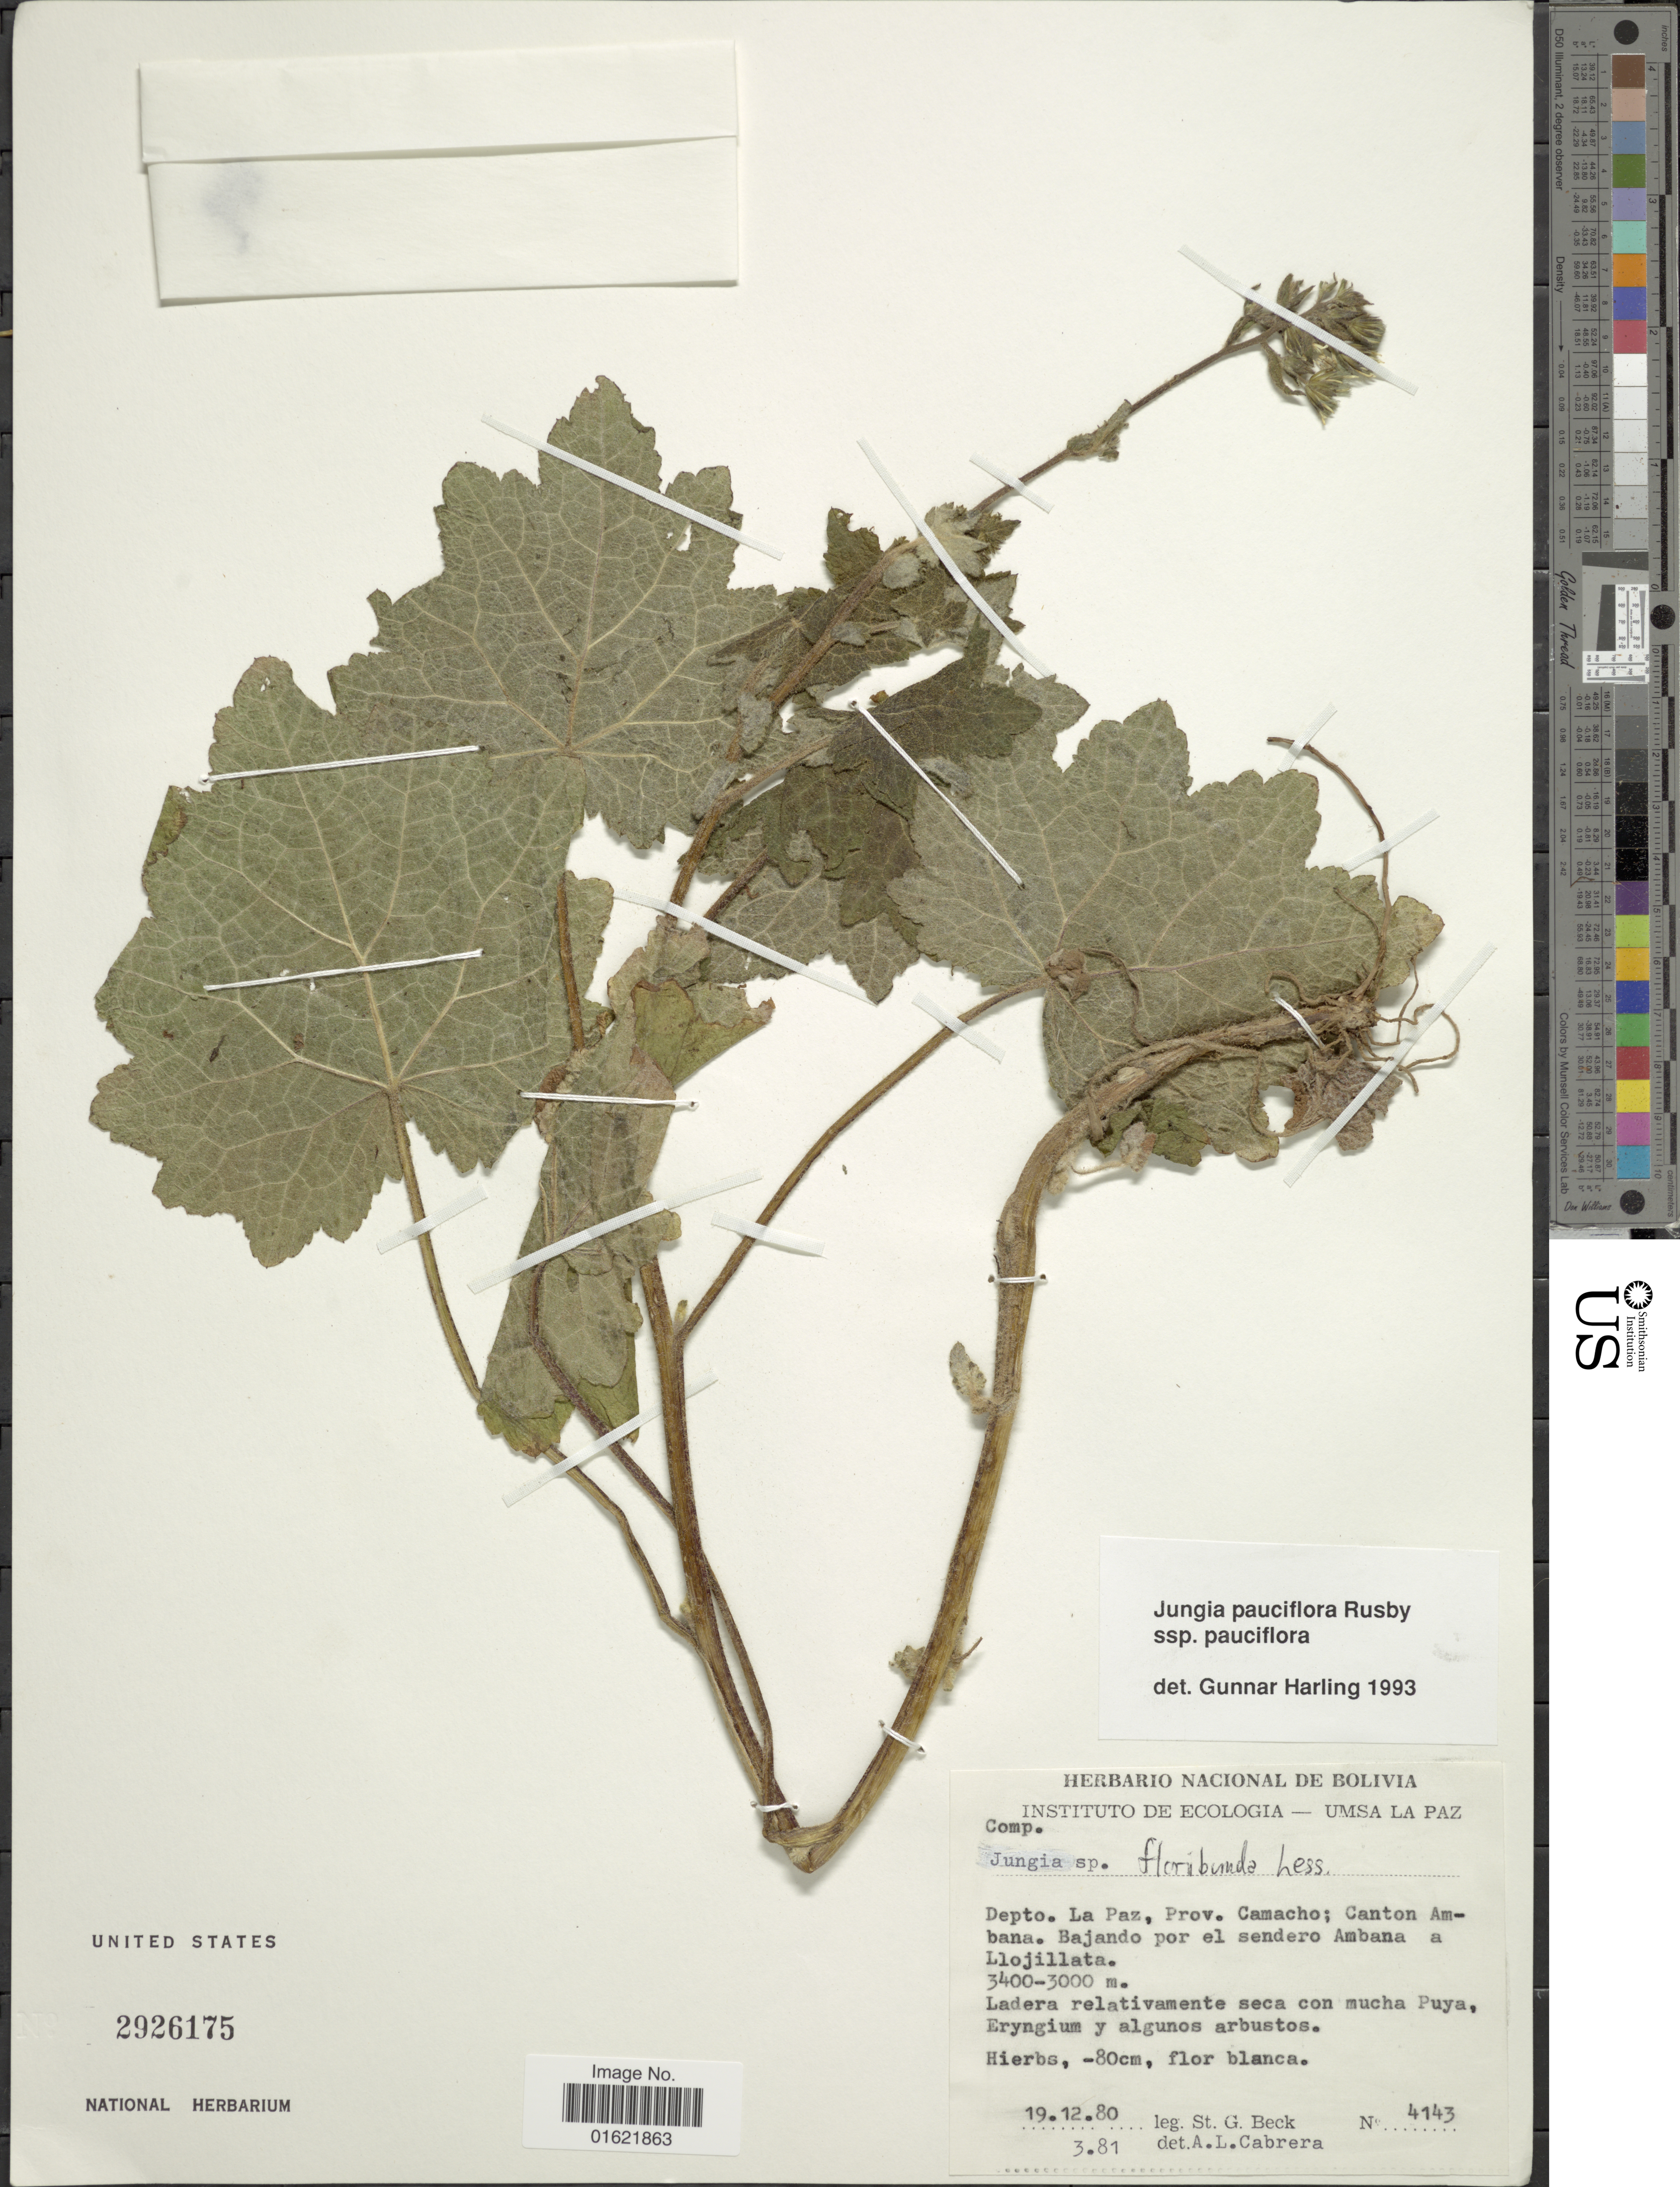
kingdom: Plantae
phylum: Tracheophyta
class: Magnoliopsida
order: Asterales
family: Asteraceae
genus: Jungia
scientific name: Jungia pauciflora subsp. pauciflora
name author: Rusby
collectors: S. G. Beck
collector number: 4143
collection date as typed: Transcribed d/m/y: 19/12/80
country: Bolivia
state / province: La Paz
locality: Prov. Camacho; Canton Ambana. Bajando por el sendero Ambana a Llojillata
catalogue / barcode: US 2926175